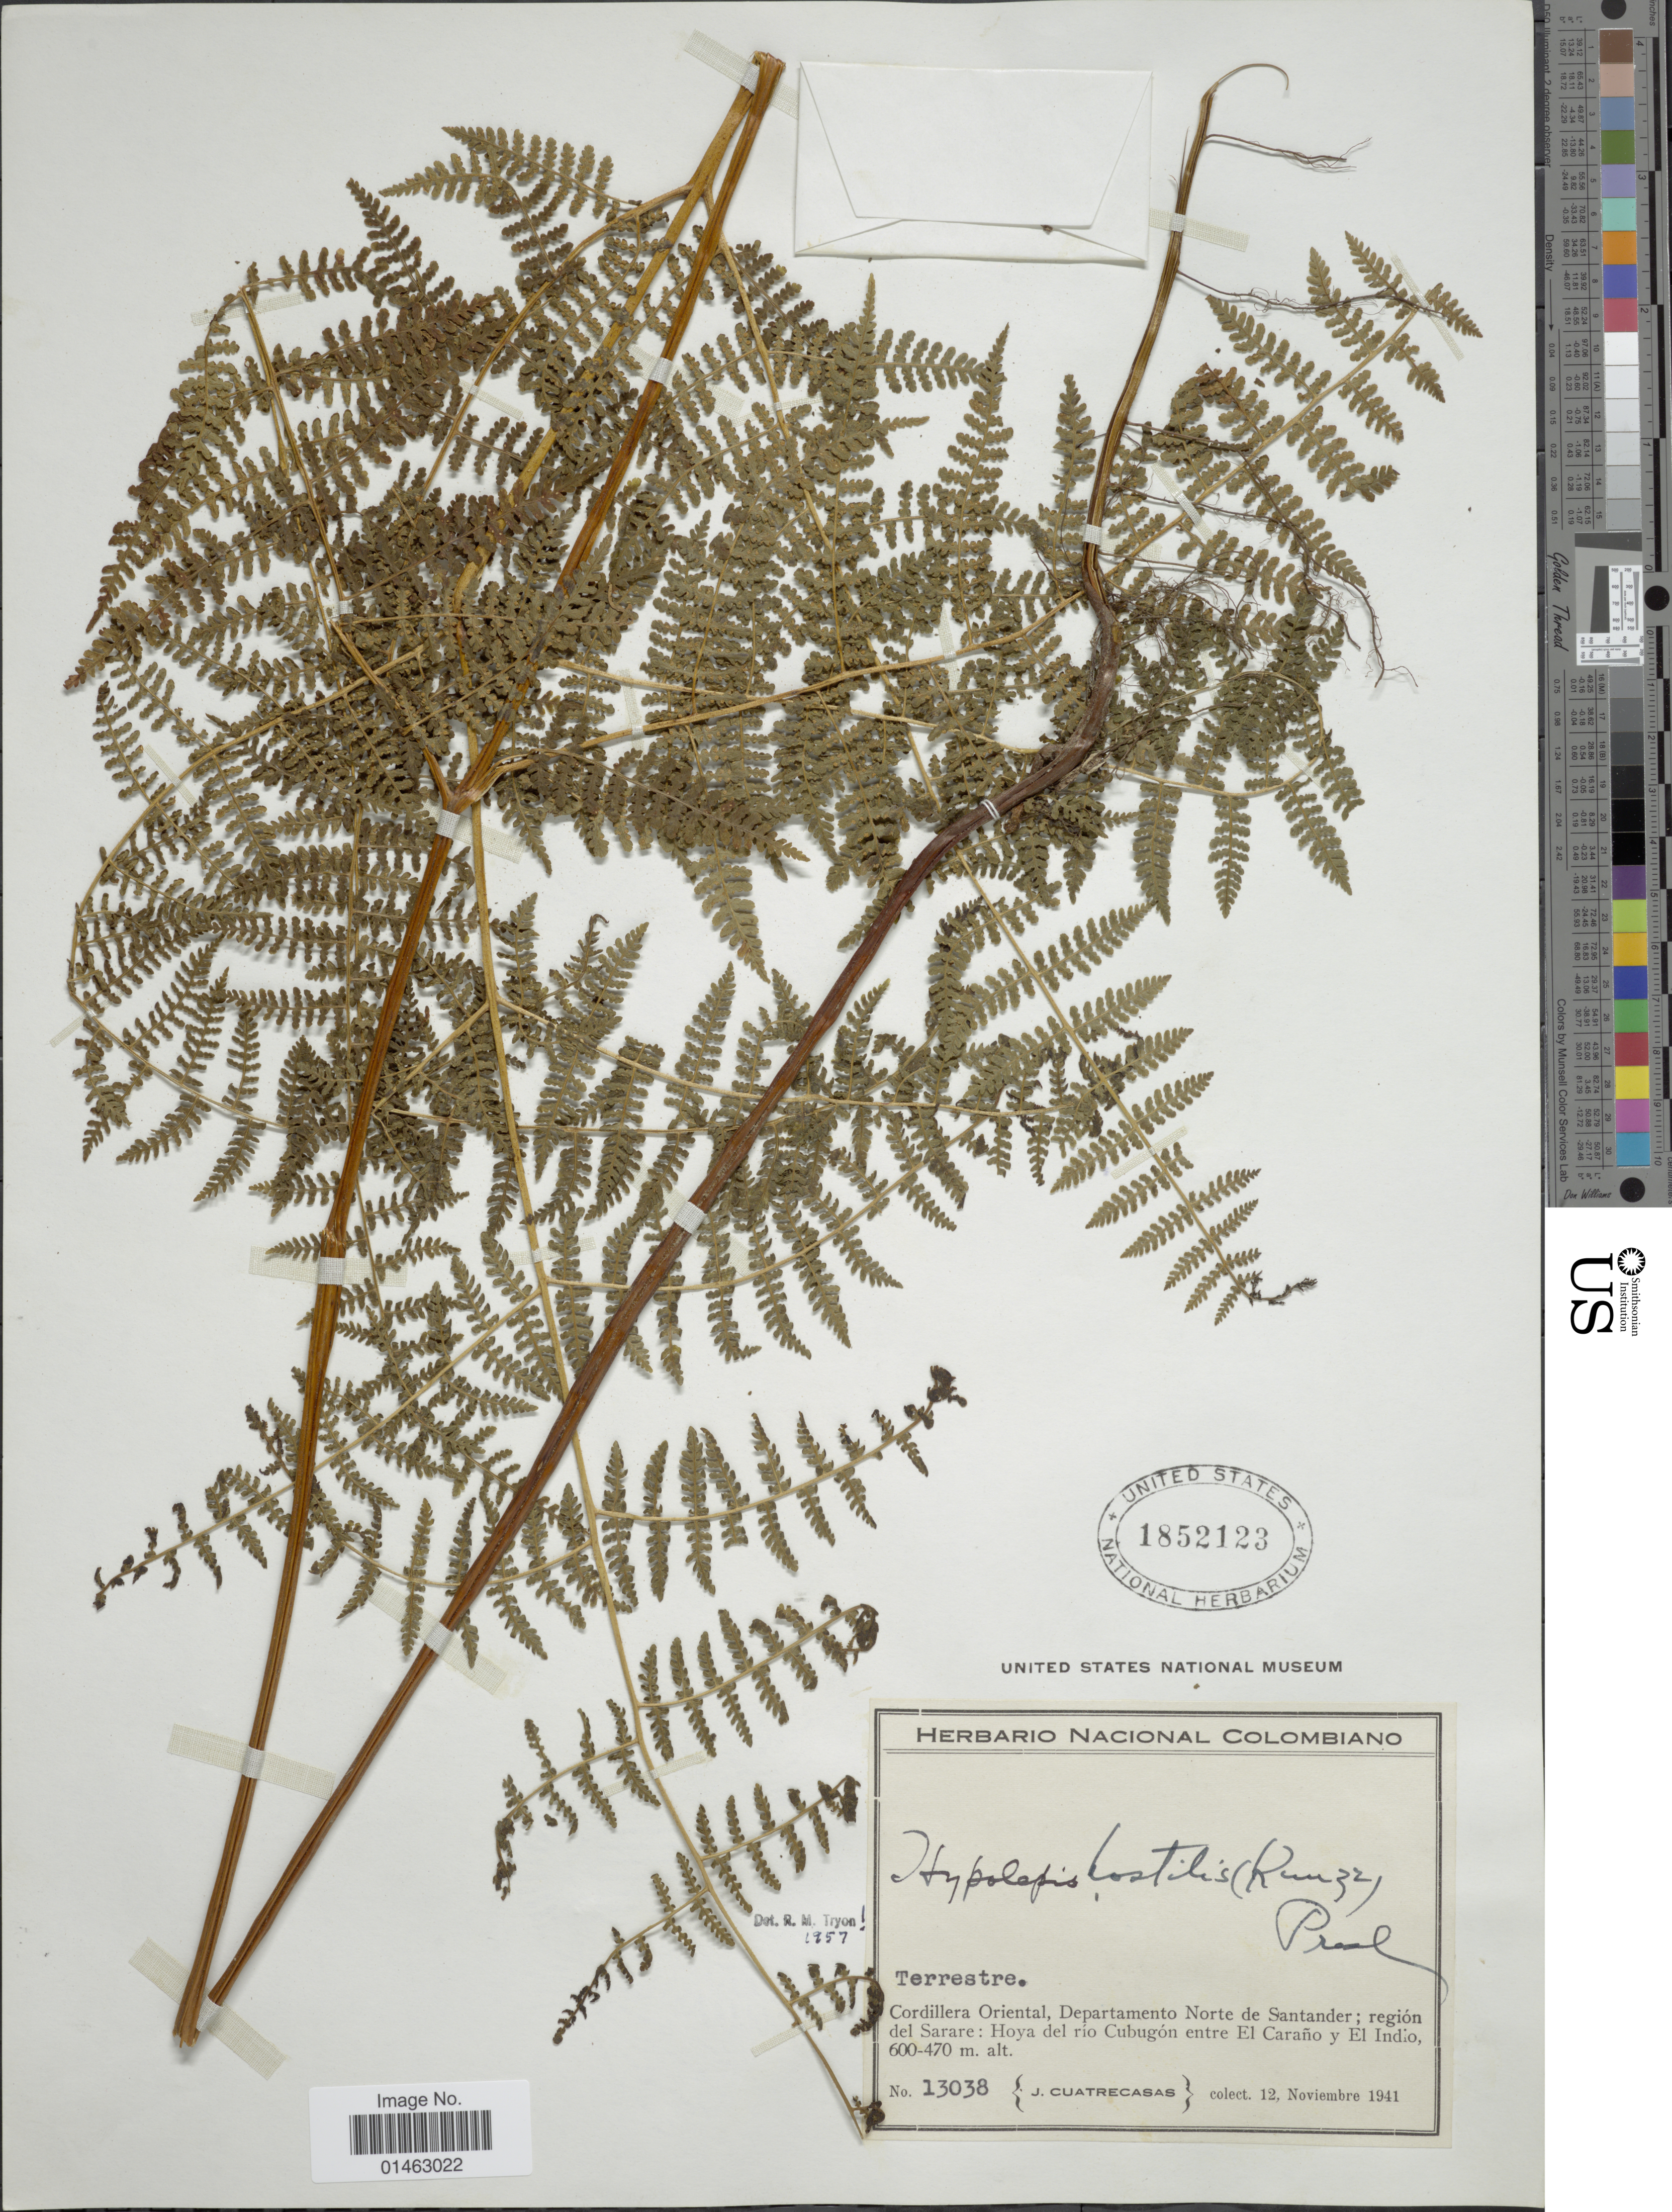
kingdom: Plantae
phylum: Tracheophyta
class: Polypodiopsida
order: Polypodiales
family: Dennstaedtiaceae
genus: Hypolepis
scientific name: Hypolepis hostilis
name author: (Kunze) C. Presl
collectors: J. Cuatrecasas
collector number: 13038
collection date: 1941-11-12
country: Colombia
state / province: Norte de Santander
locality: Cordillera Oriental, Departamento Norte de Santander; región del Sarare: Hoya del rio Cubugón entre El Caraño yEl Indio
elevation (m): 470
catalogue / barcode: US 1852123